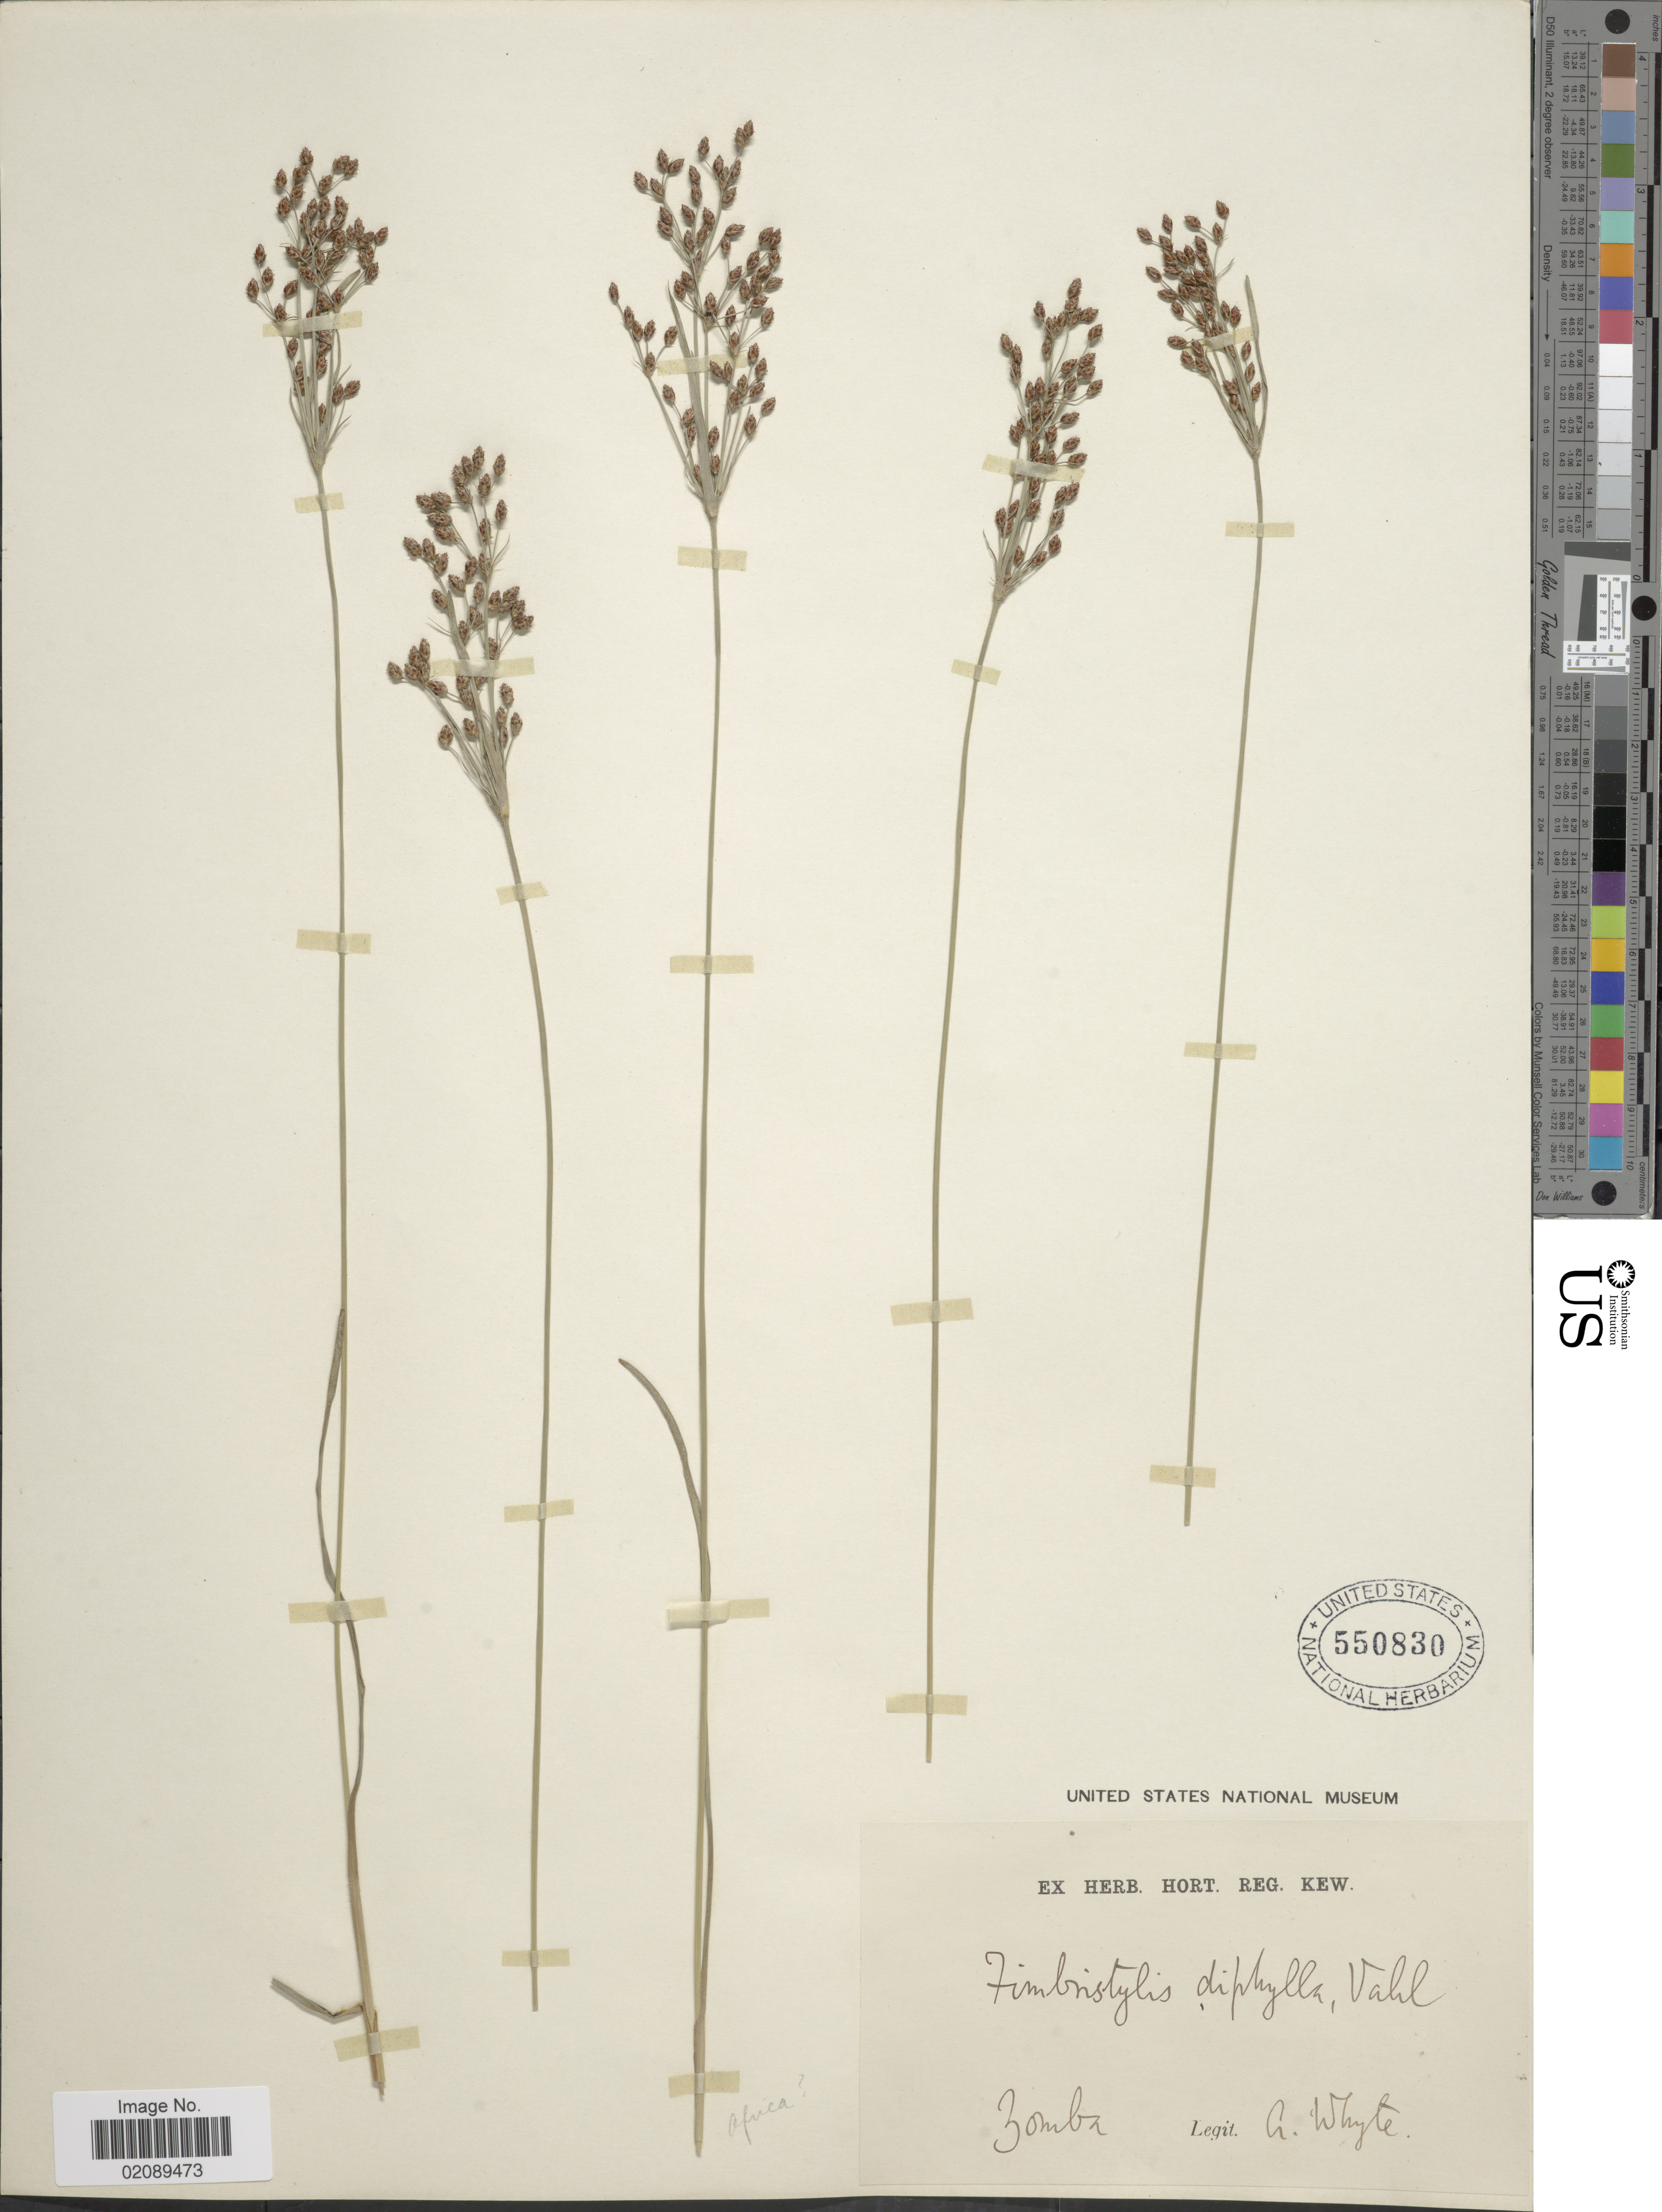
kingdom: Plantae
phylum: Tracheophyta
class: Liliopsida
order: Poales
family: Cyperaceae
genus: Fimbristylis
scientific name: Fimbristylis dichotoma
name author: (L.) Vahl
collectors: A. Whyte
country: Malawi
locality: Zomba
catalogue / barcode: US 550830